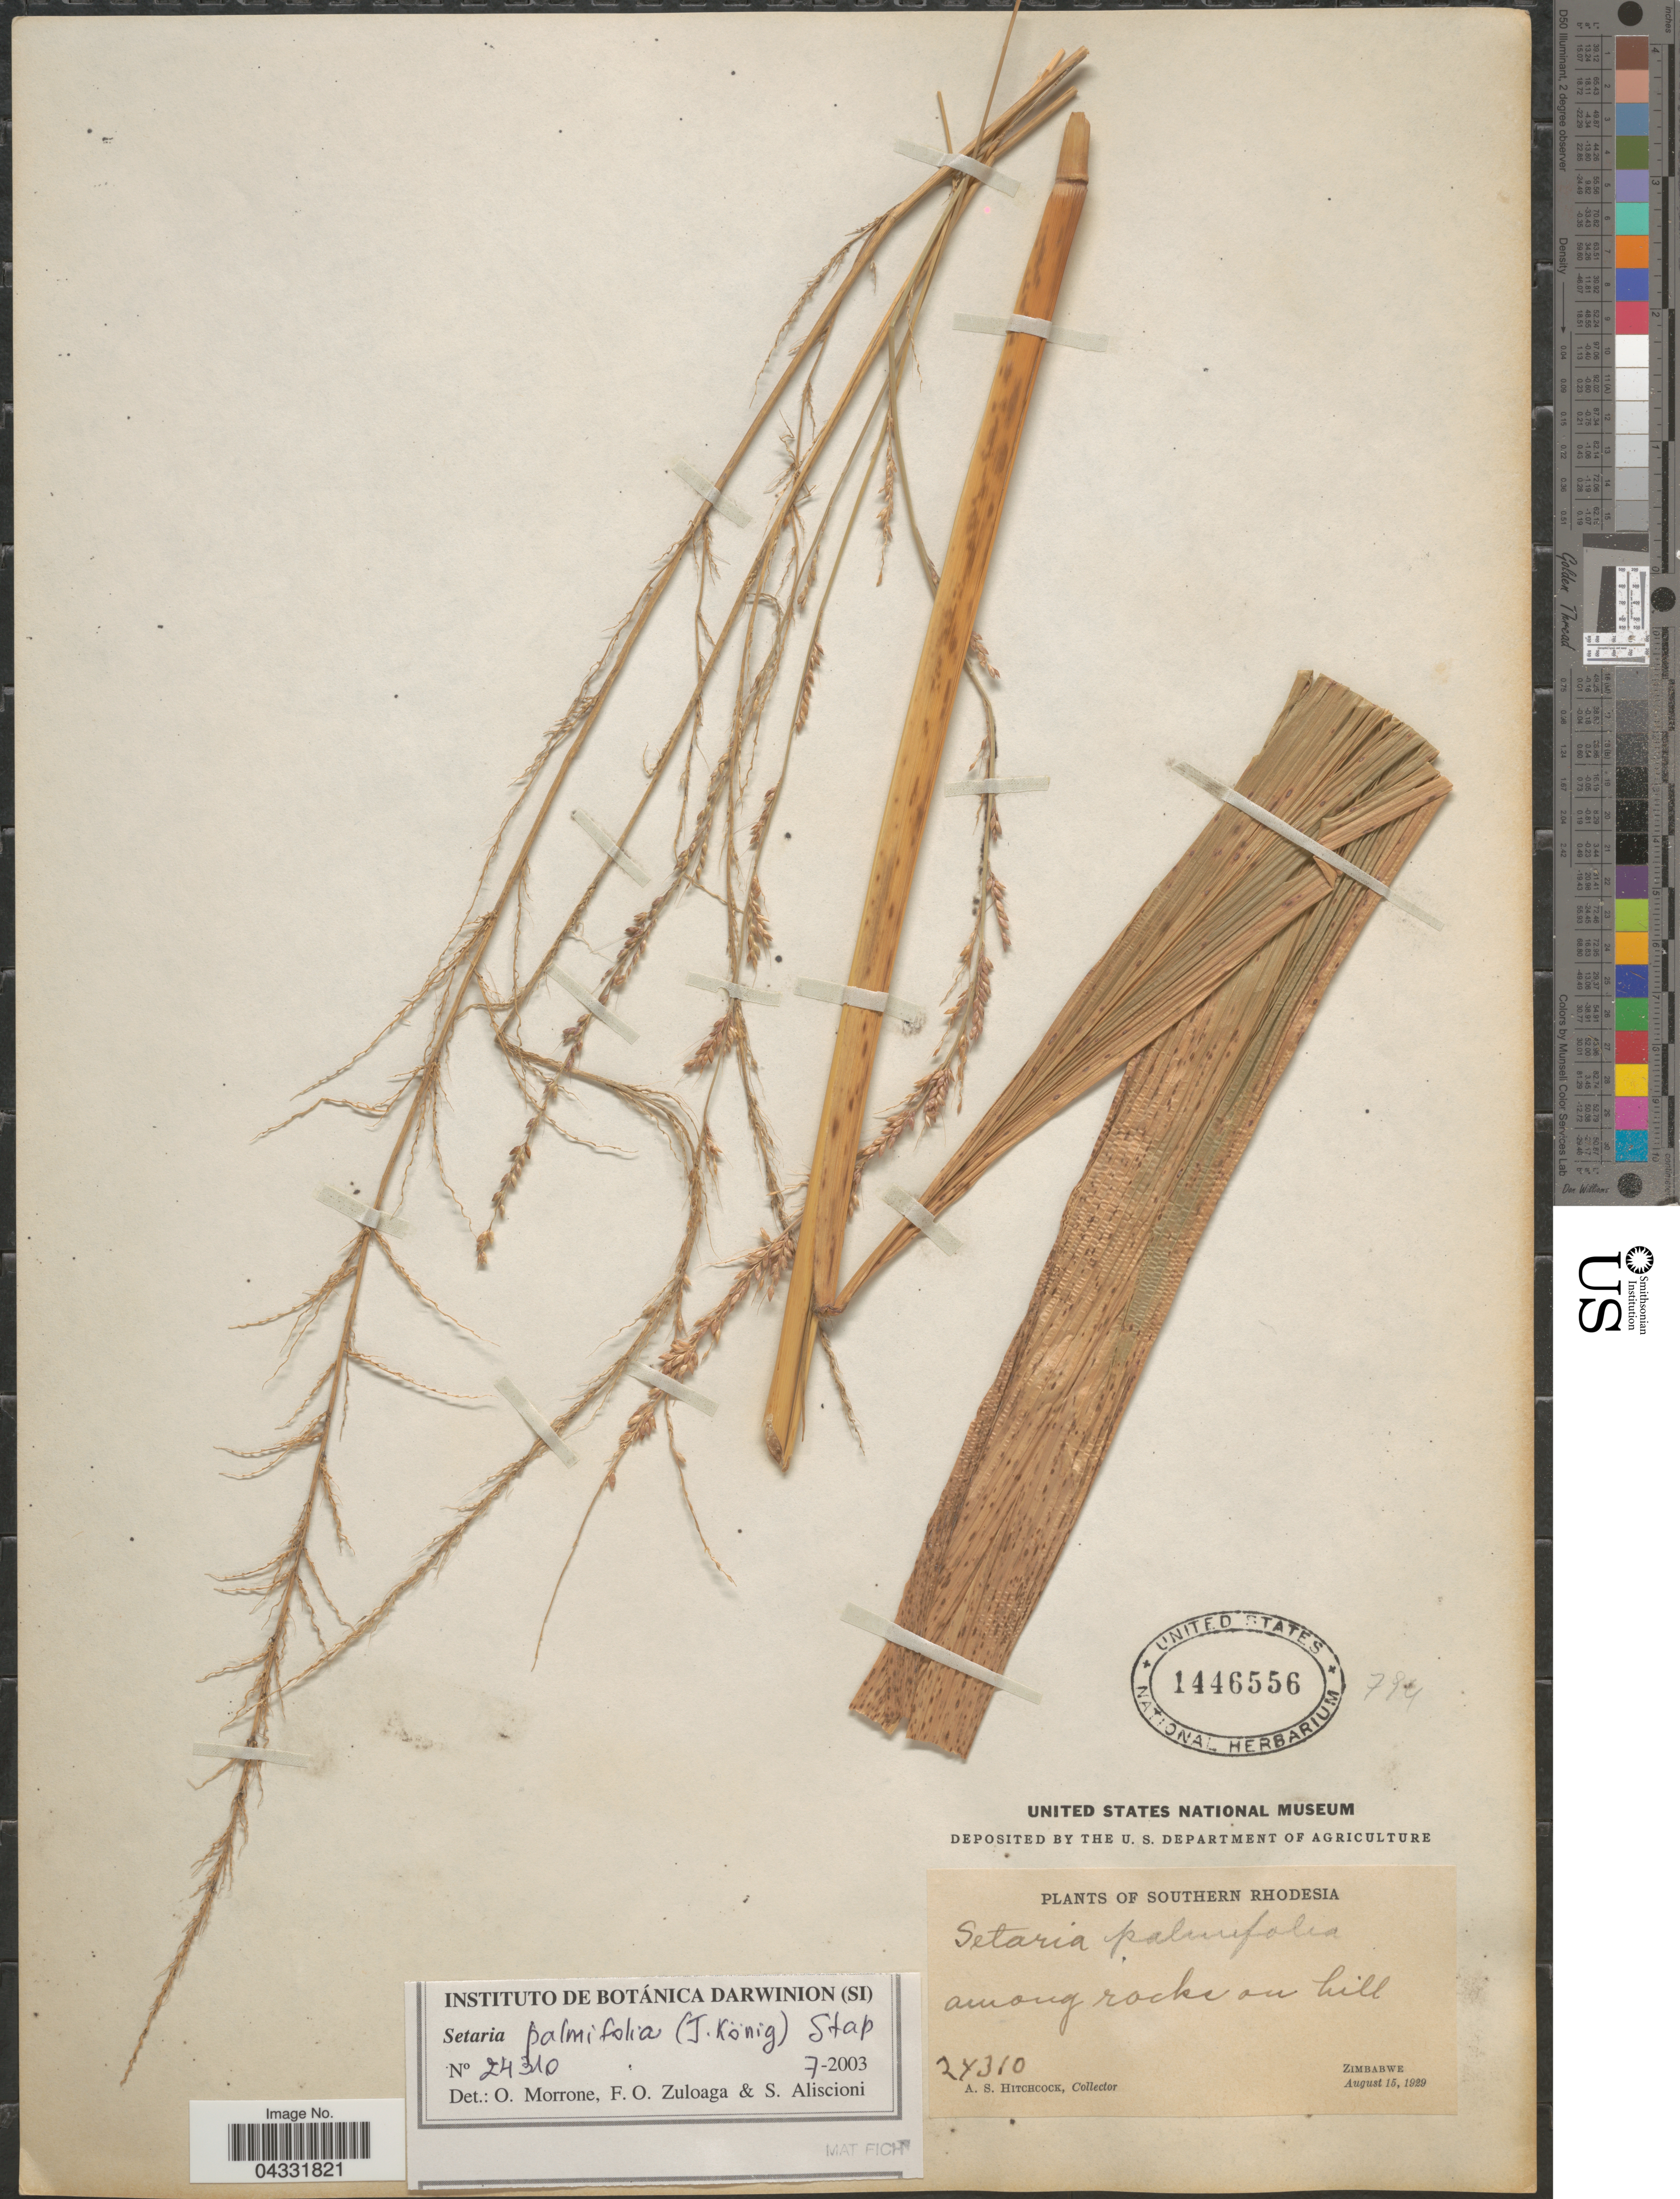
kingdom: Plantae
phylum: Tracheophyta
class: Liliopsida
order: Poales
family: Poaceae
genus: Setaria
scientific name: Setaria palmifolia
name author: (J. Koenig) Stapf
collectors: A. S. Hitchcock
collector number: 24310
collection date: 1929-08-15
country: Zimbabwe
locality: Southern Rhodesia. Among rocks on hill.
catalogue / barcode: US 1446556